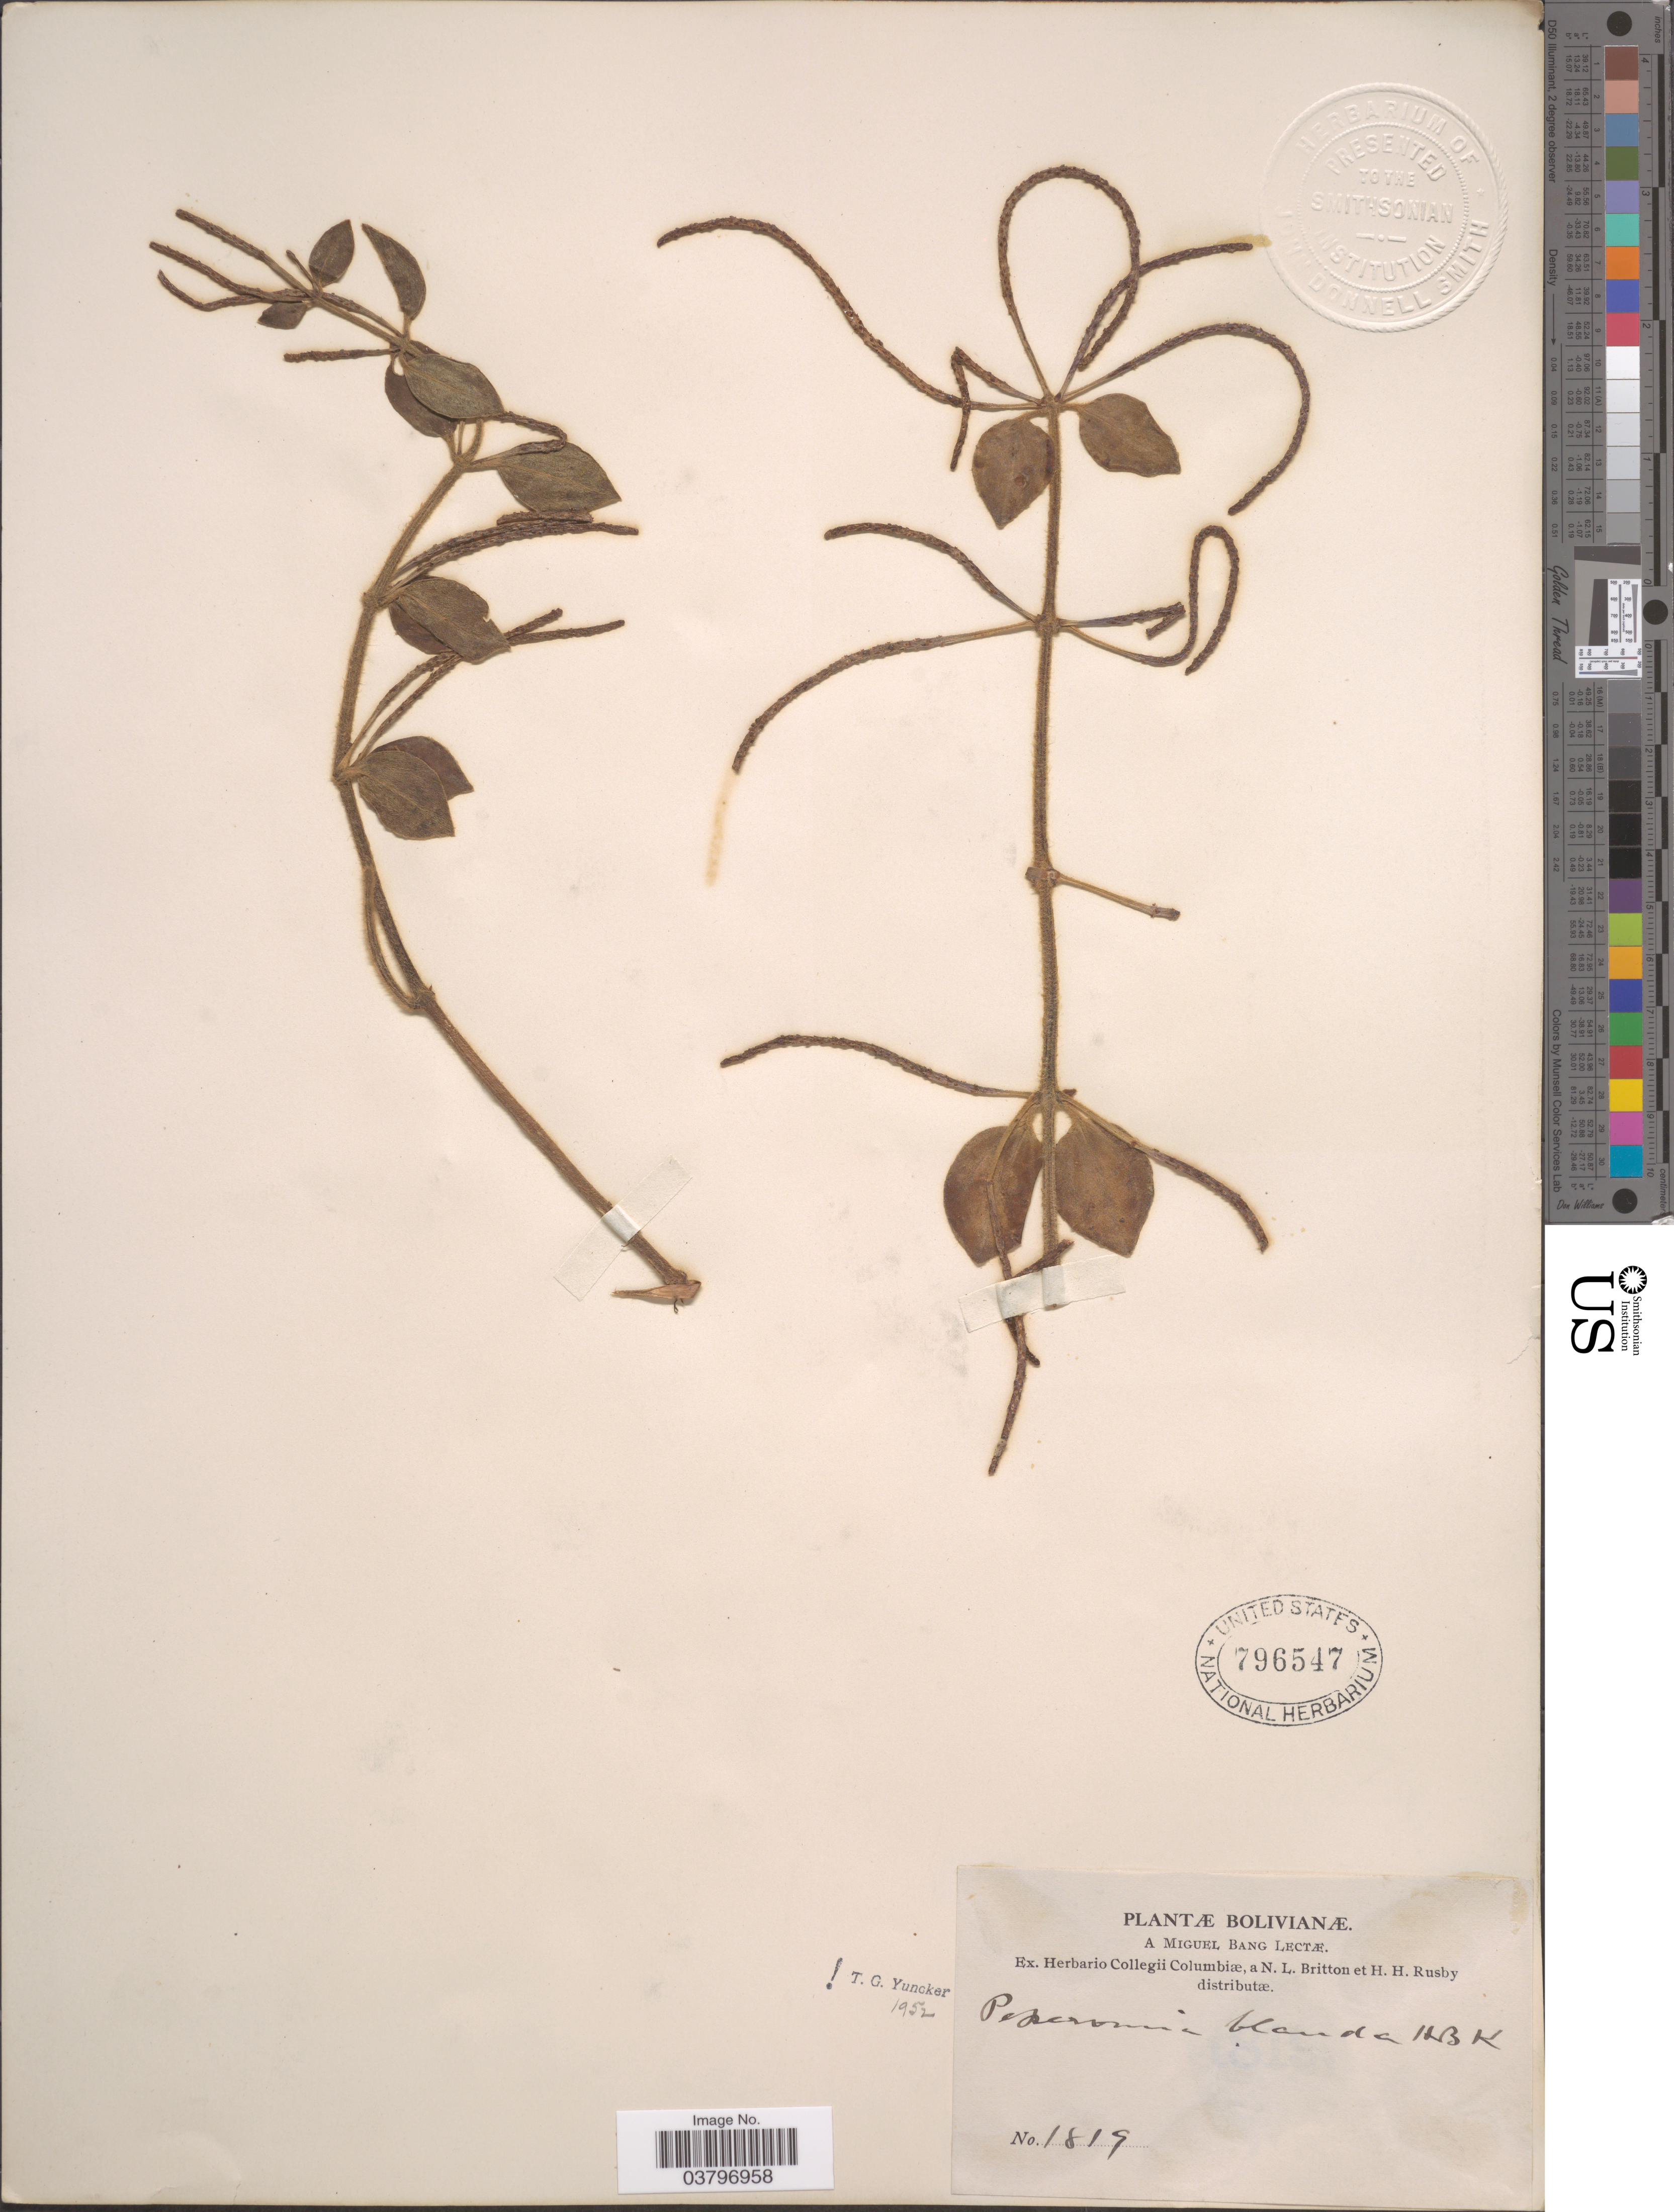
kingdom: Plantae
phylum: Tracheophyta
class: Magnoliopsida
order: Piperales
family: Piperaceae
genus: Peperomia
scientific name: Peperomia blanda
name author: (Jacq.) Kunth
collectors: M. Bang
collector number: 1819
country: Bolivia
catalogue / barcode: US 796547